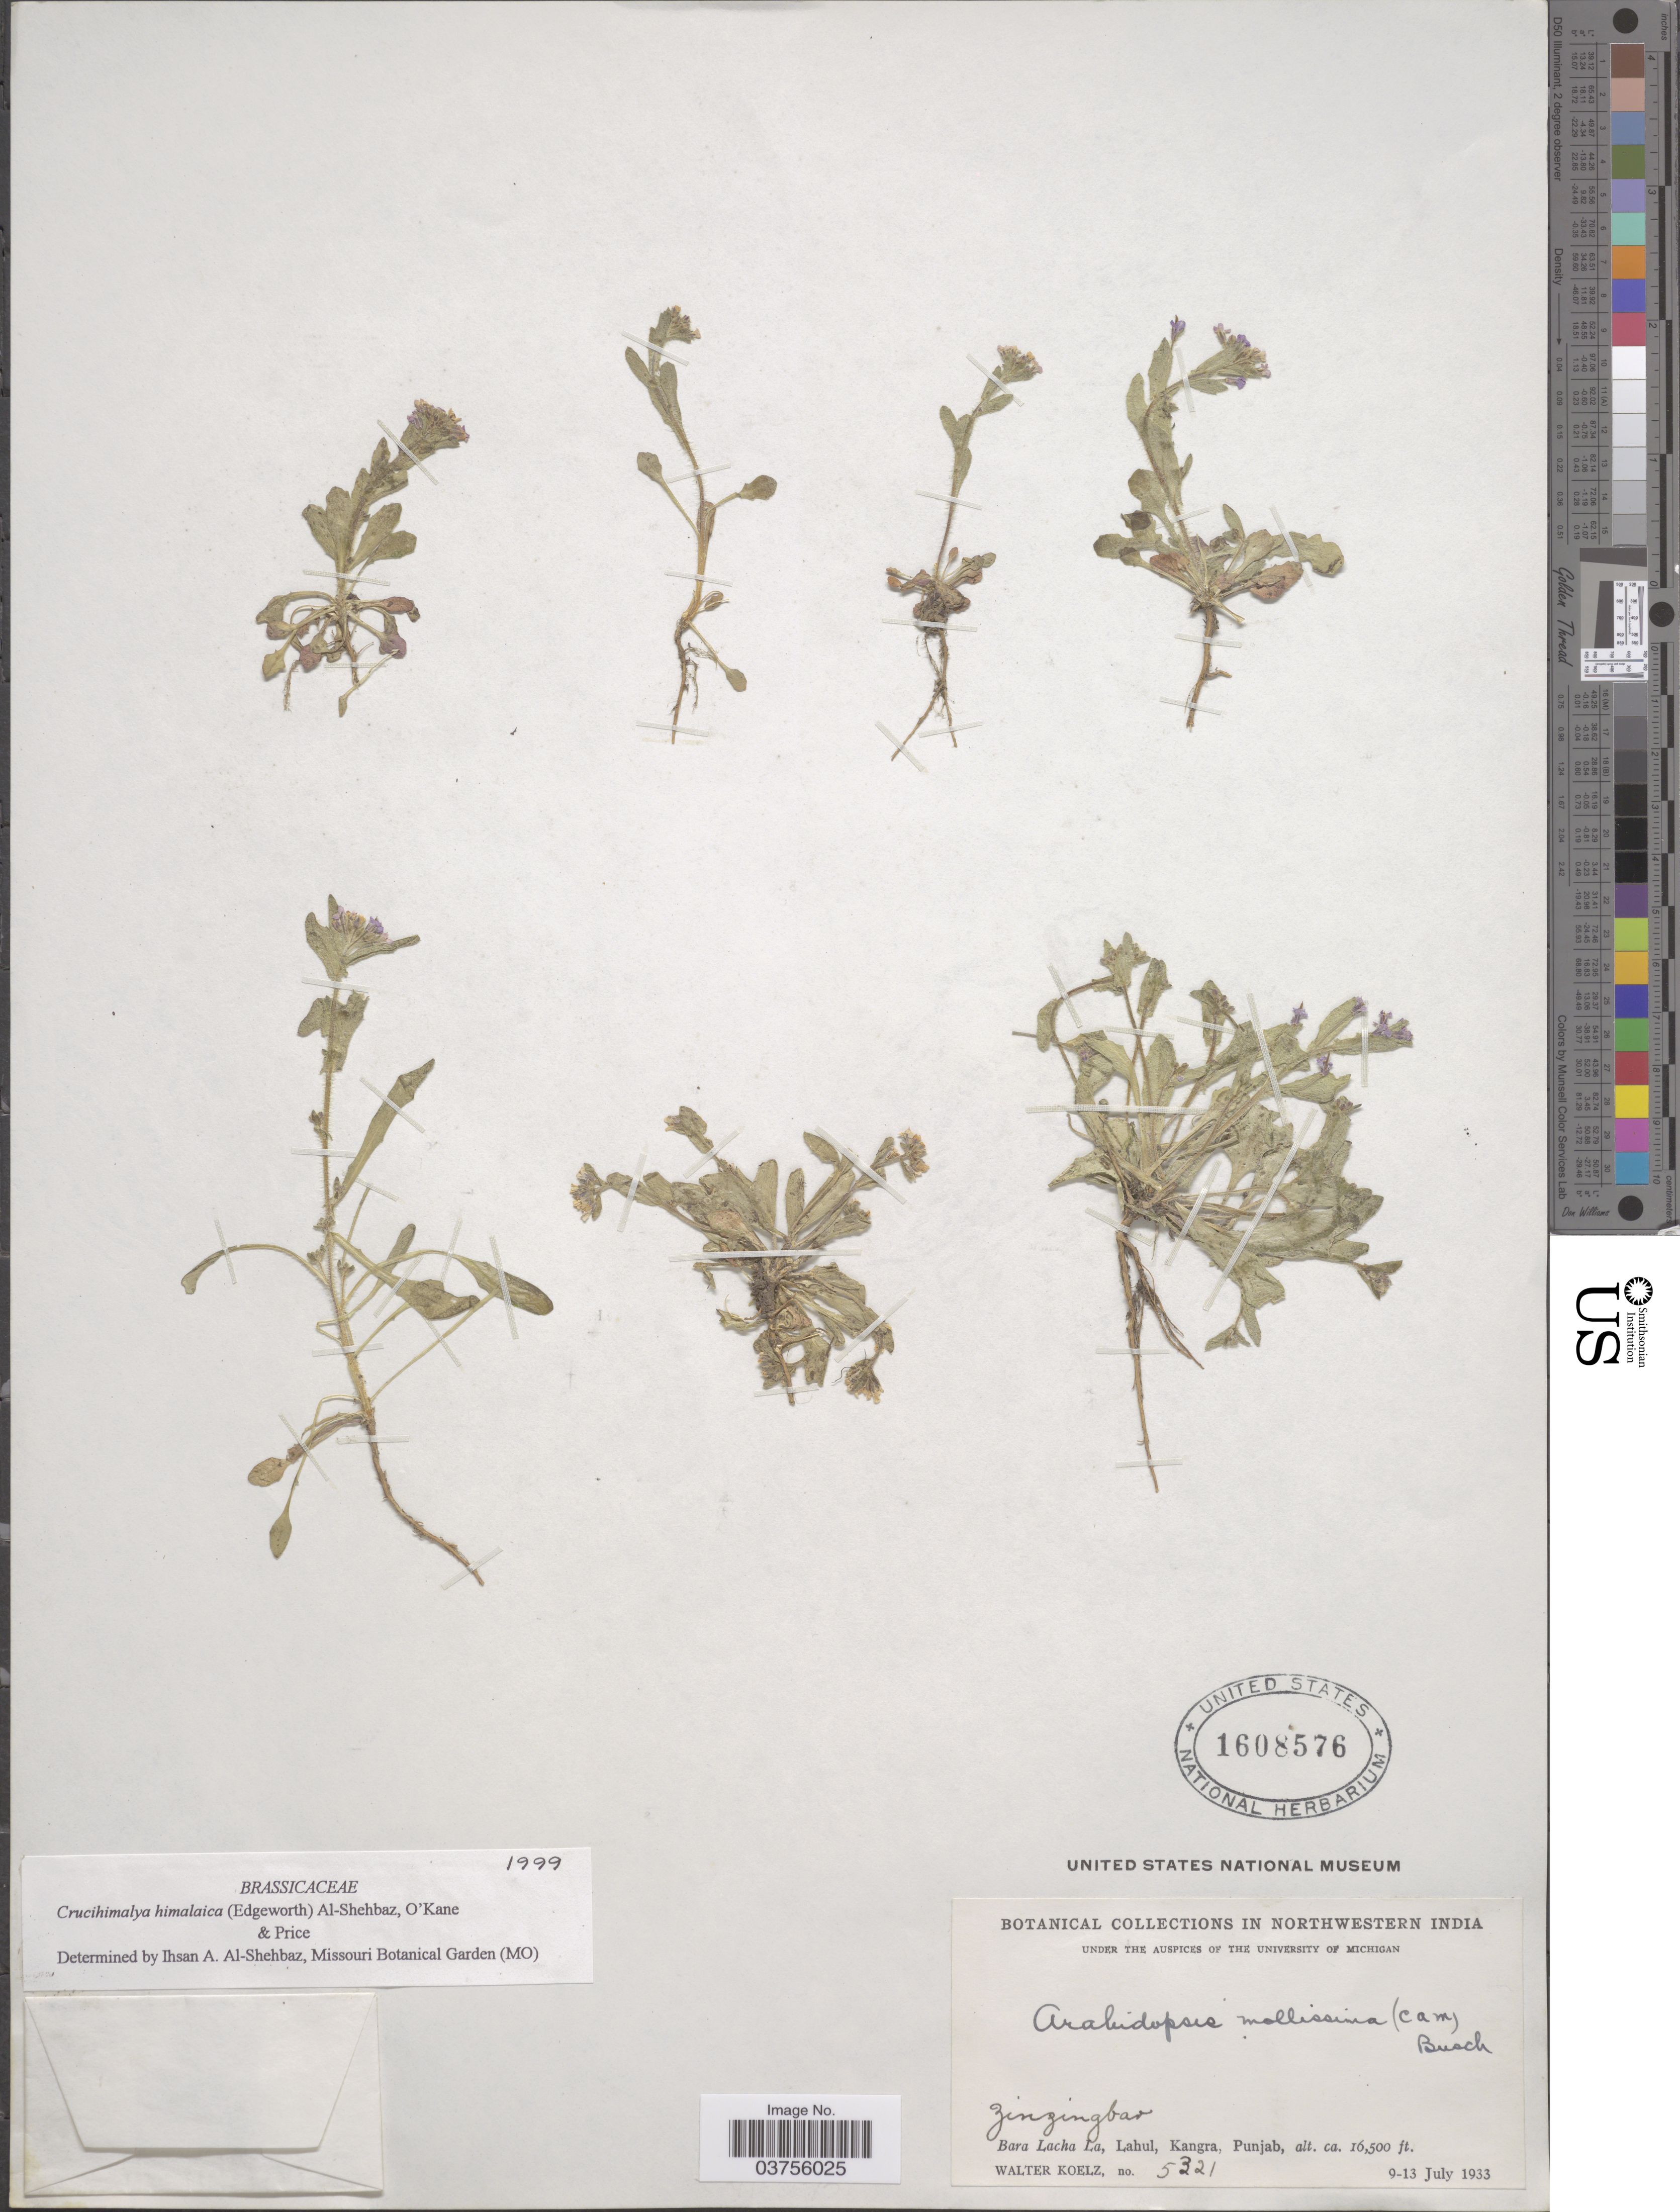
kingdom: Plantae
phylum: Tracheophyta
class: Magnoliopsida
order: Brassicales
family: Brassicaceae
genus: Crucihimalaya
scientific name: Crucihimalaya himalaica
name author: (Edgew.) Al-Shehbaz et al.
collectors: W. N. Koelz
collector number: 5321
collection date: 1933-07-09/1933-07-13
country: India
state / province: Punjab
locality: Northwestern India. Zinzingbar. Bara Lacha La, Lahul, Kangra.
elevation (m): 5029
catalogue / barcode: US 1608576